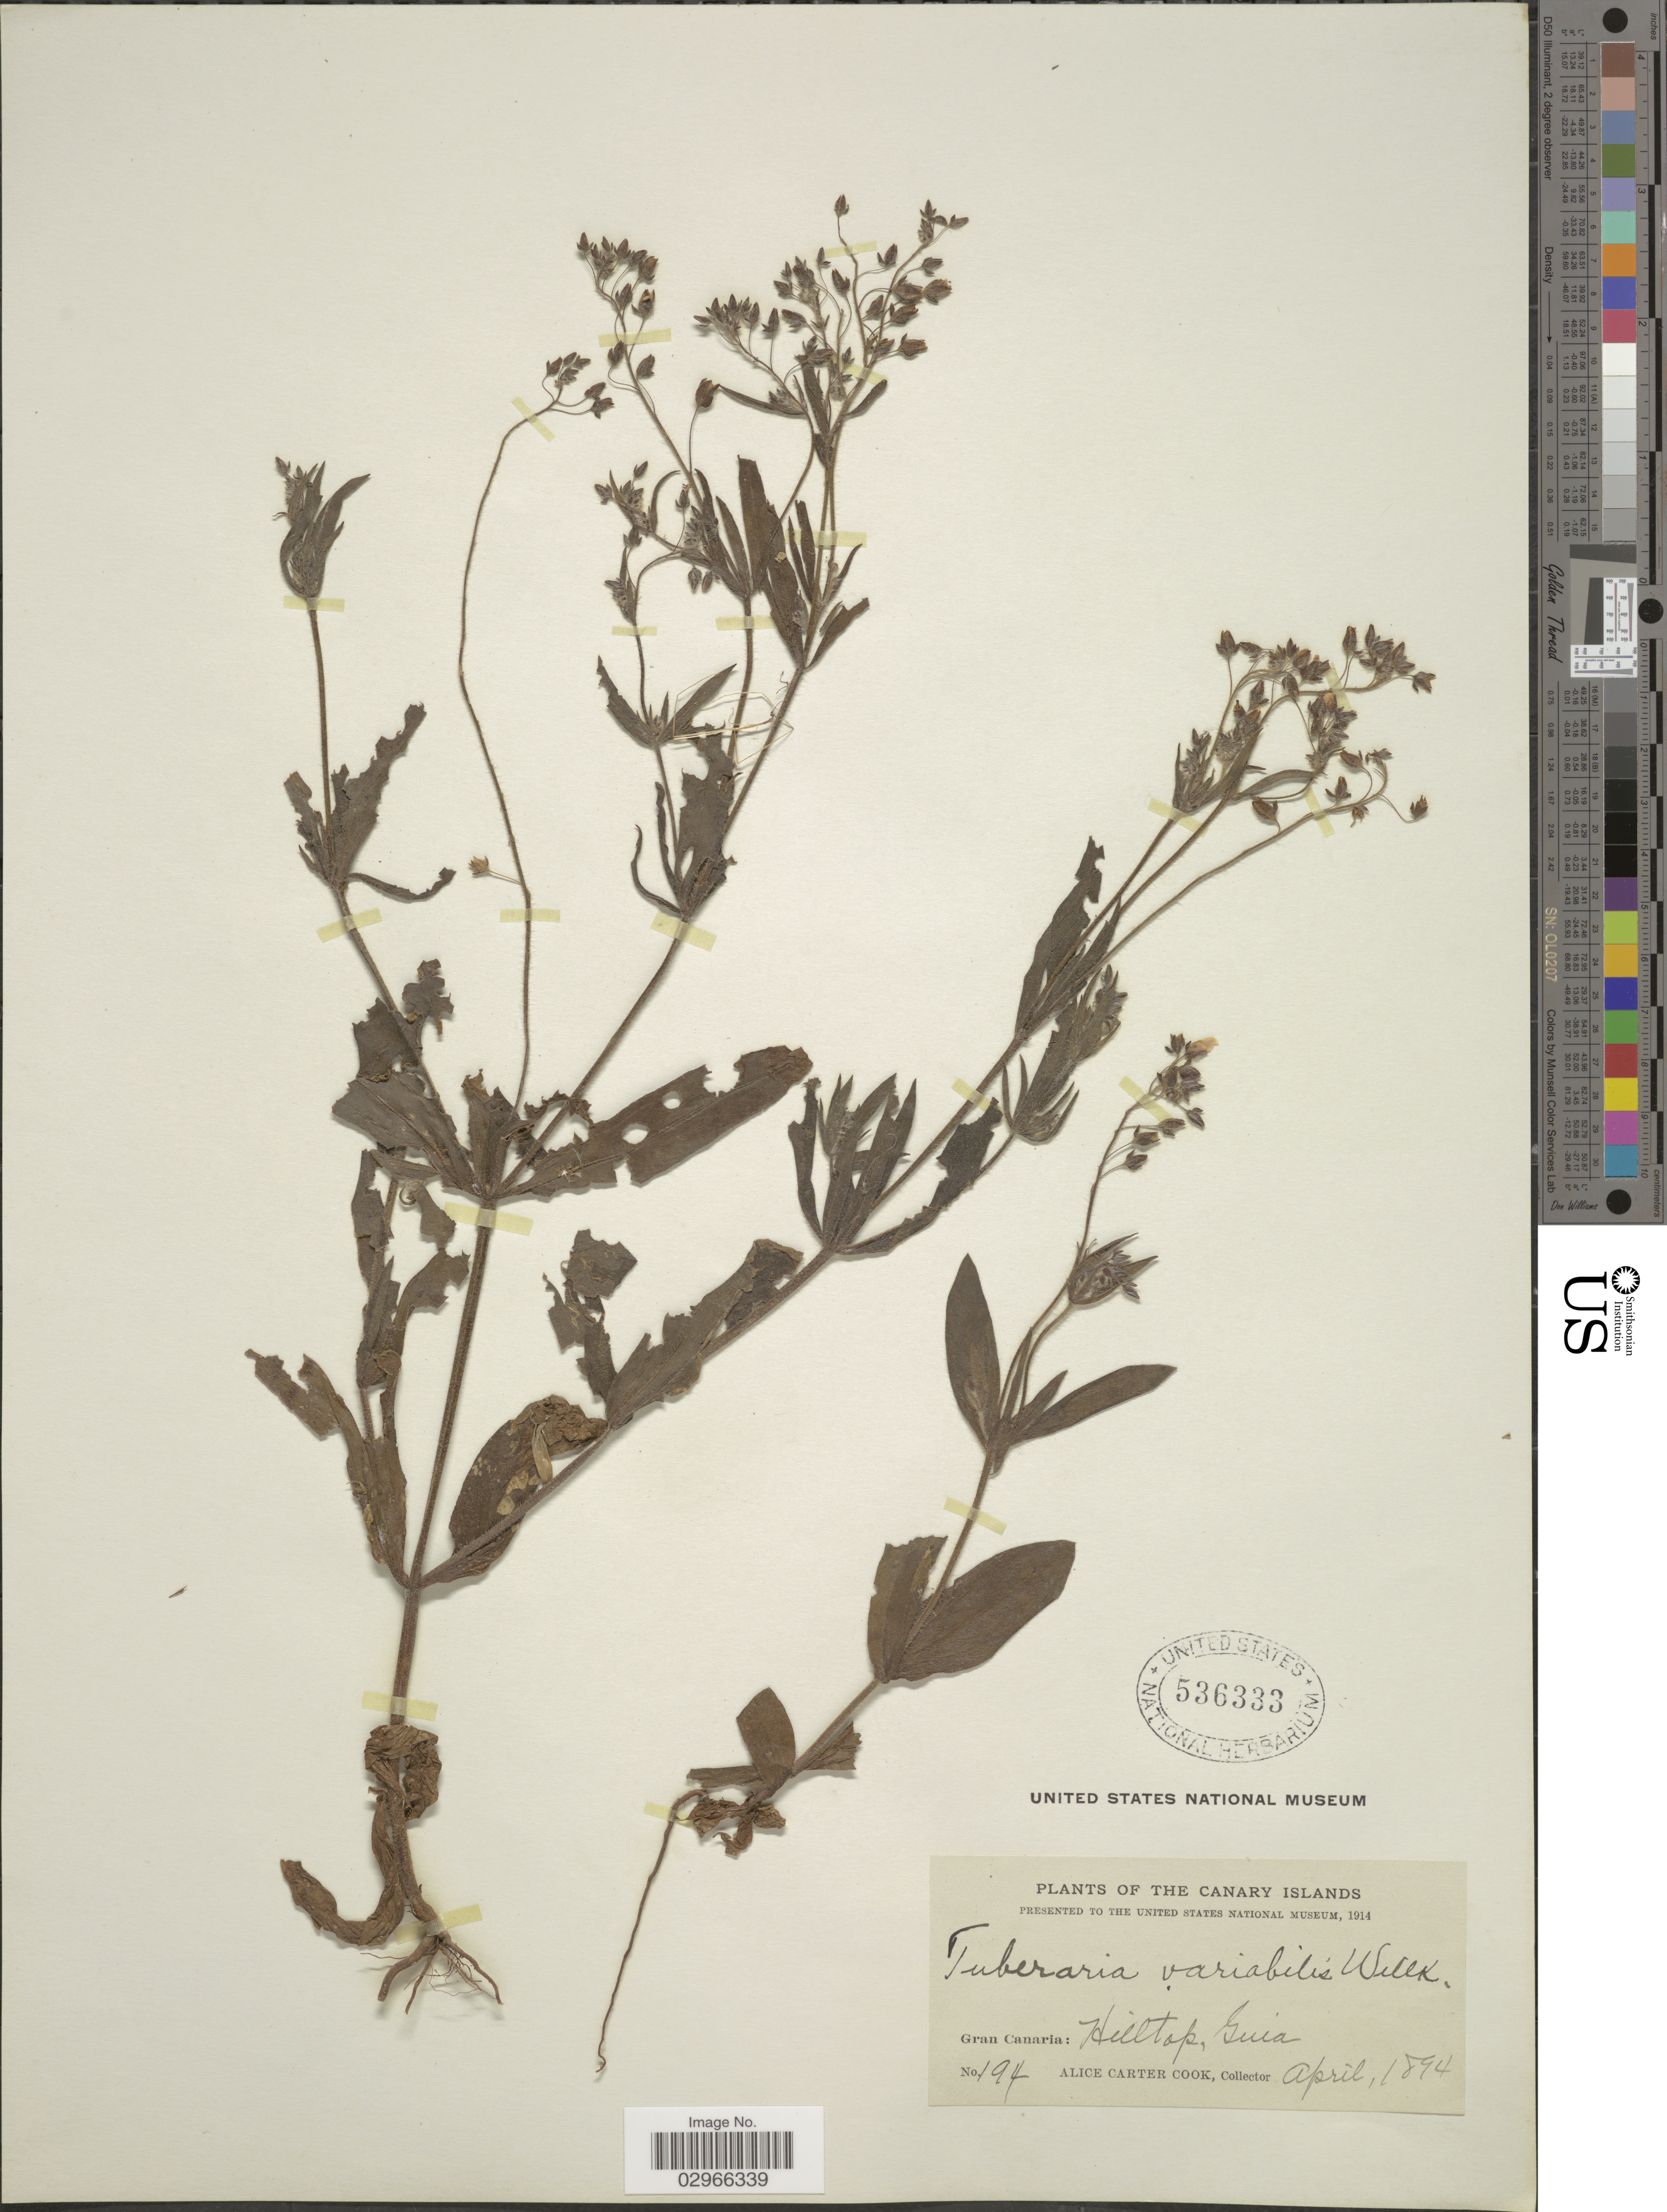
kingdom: Plantae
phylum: Tracheophyta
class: Magnoliopsida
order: Malvales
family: Cistaceae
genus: Tuberaria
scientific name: Tuberaria variabilis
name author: (Spach) Willk.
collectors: Alice C. Cook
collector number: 194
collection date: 1894-04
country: Spain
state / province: Canarias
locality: The Canary Islands. Gran Canaria: Hilltop, Guia.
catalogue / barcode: US 536333